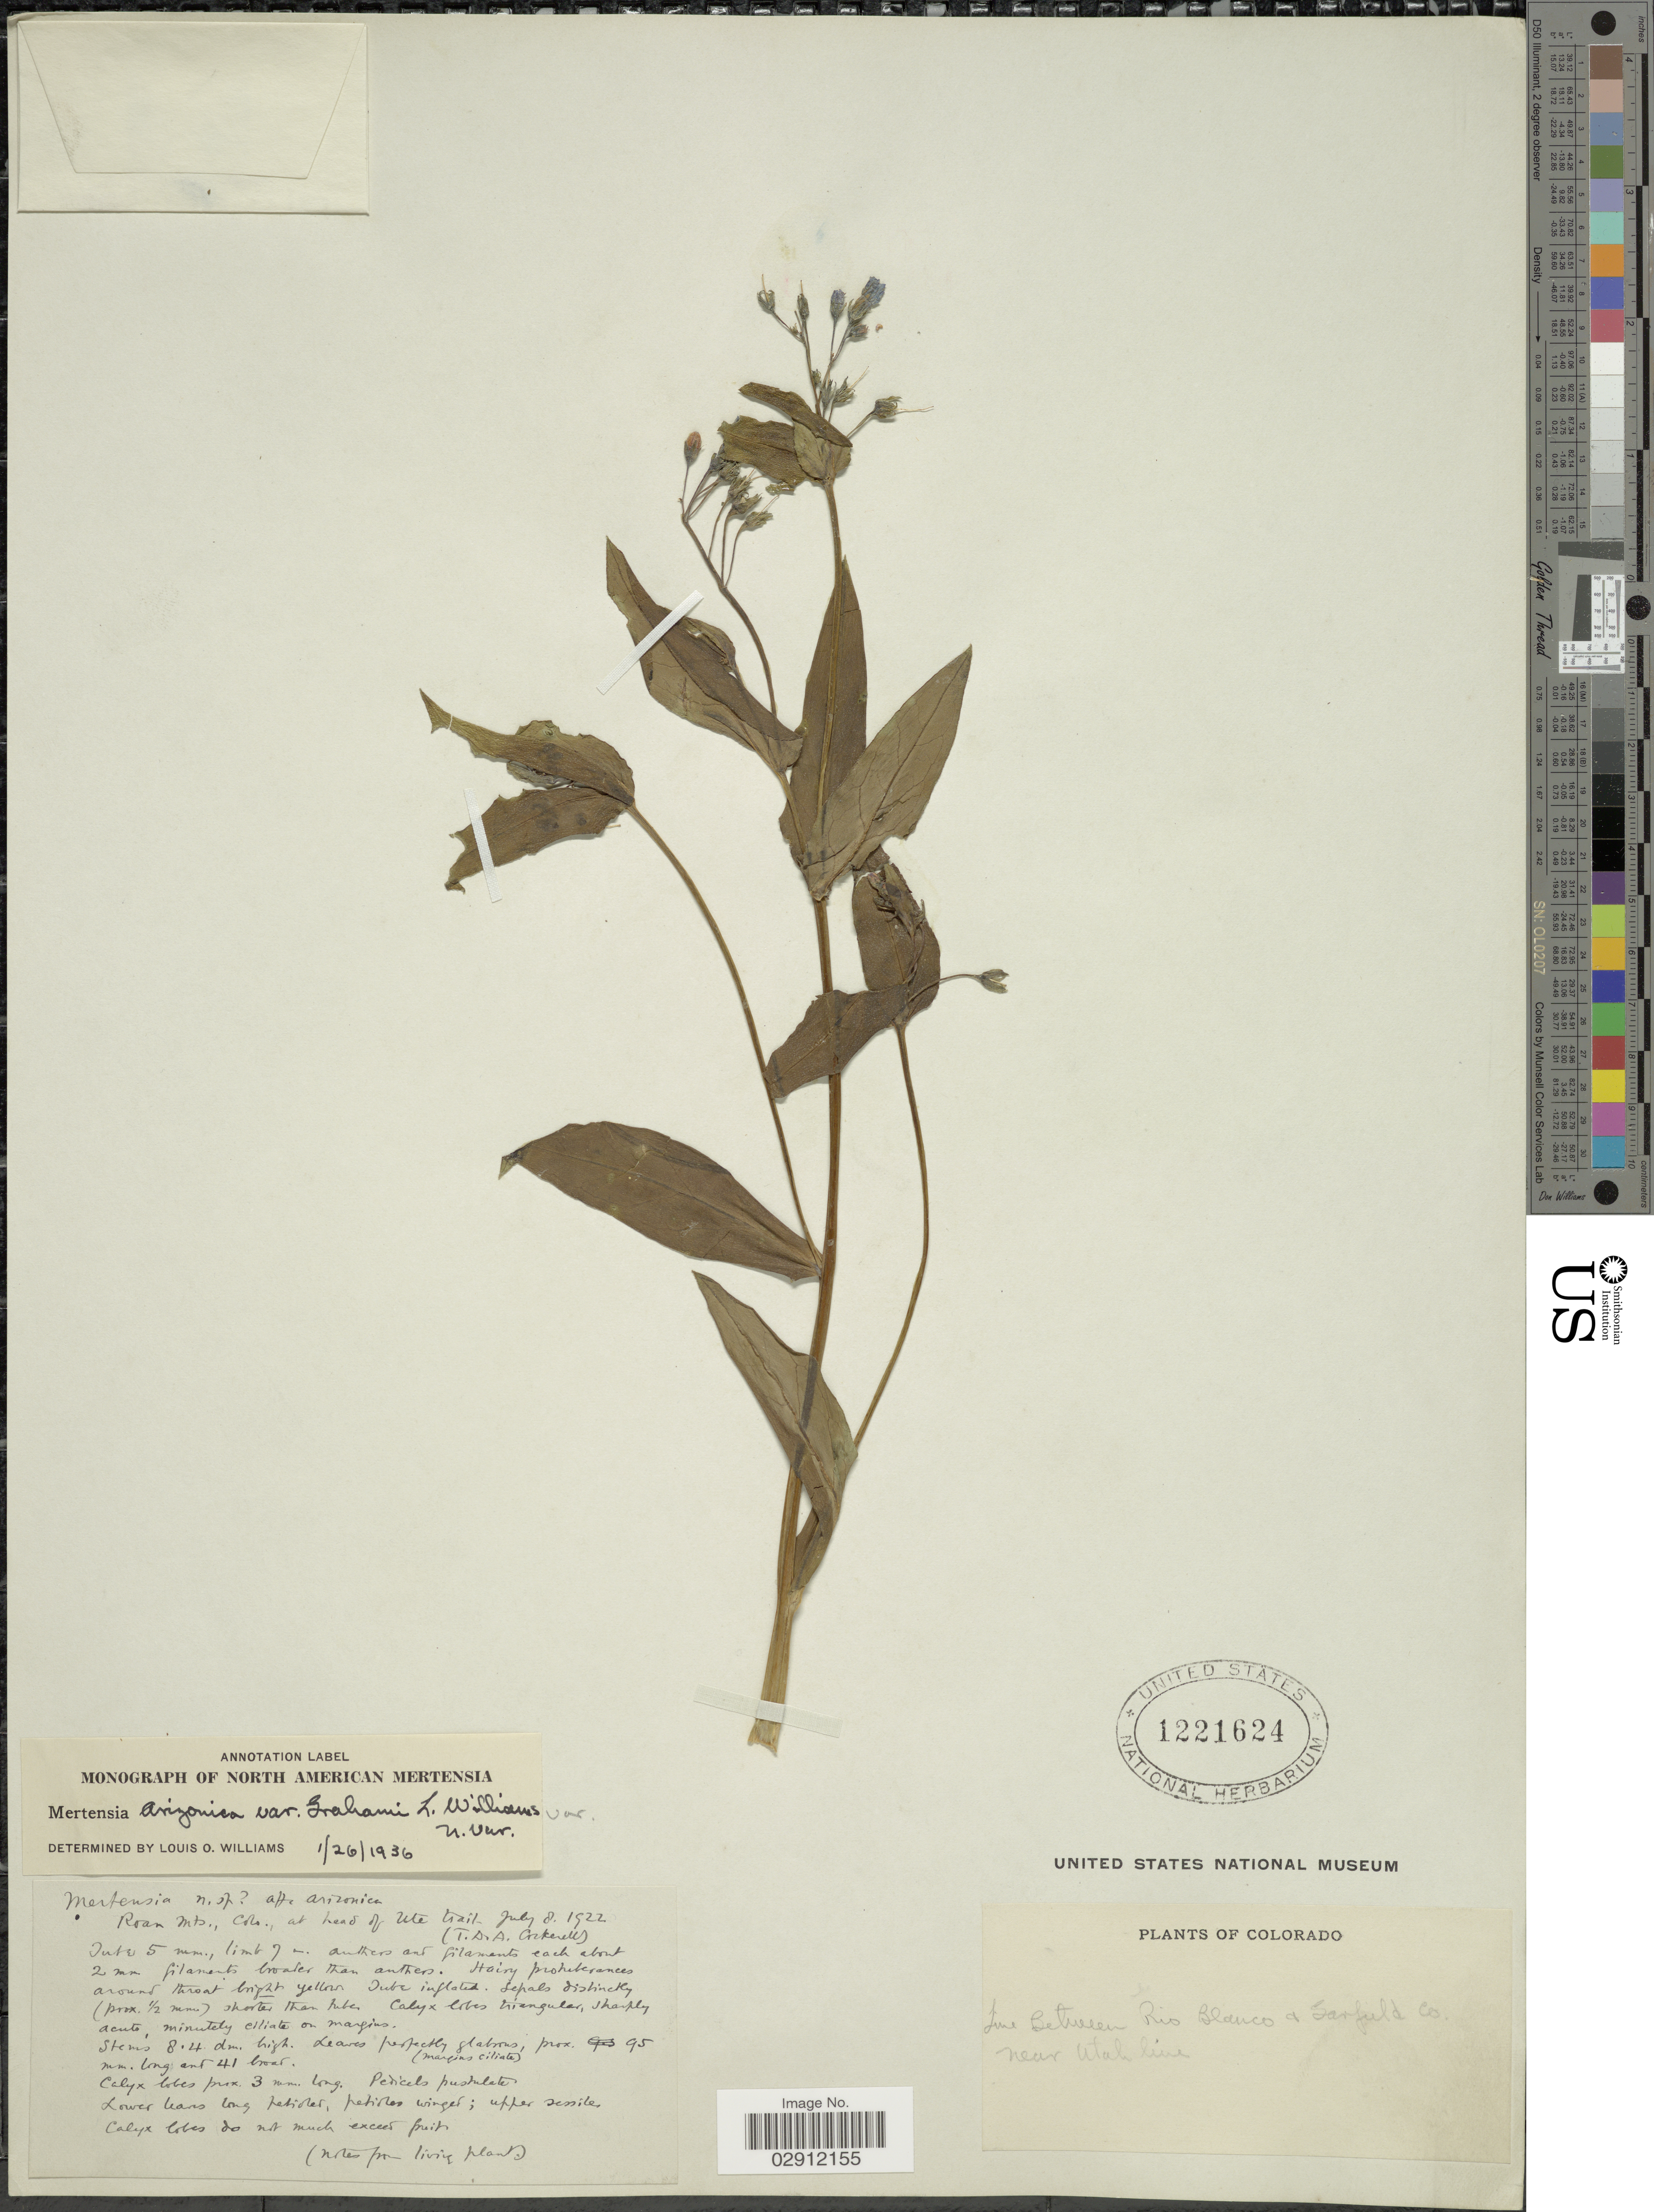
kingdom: Plantae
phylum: Tracheophyta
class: Magnoliopsida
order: Boraginales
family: Boraginaceae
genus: Mertensia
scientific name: Mertensia arizonica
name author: Greene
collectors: T. Cockerell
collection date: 1922-07-08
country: United States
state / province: Colorado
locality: Line between Rio Blanco & Garfield Co. Near Utah line. Roan Mts., Colo., at head of Ute trail.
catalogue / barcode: US 1221624